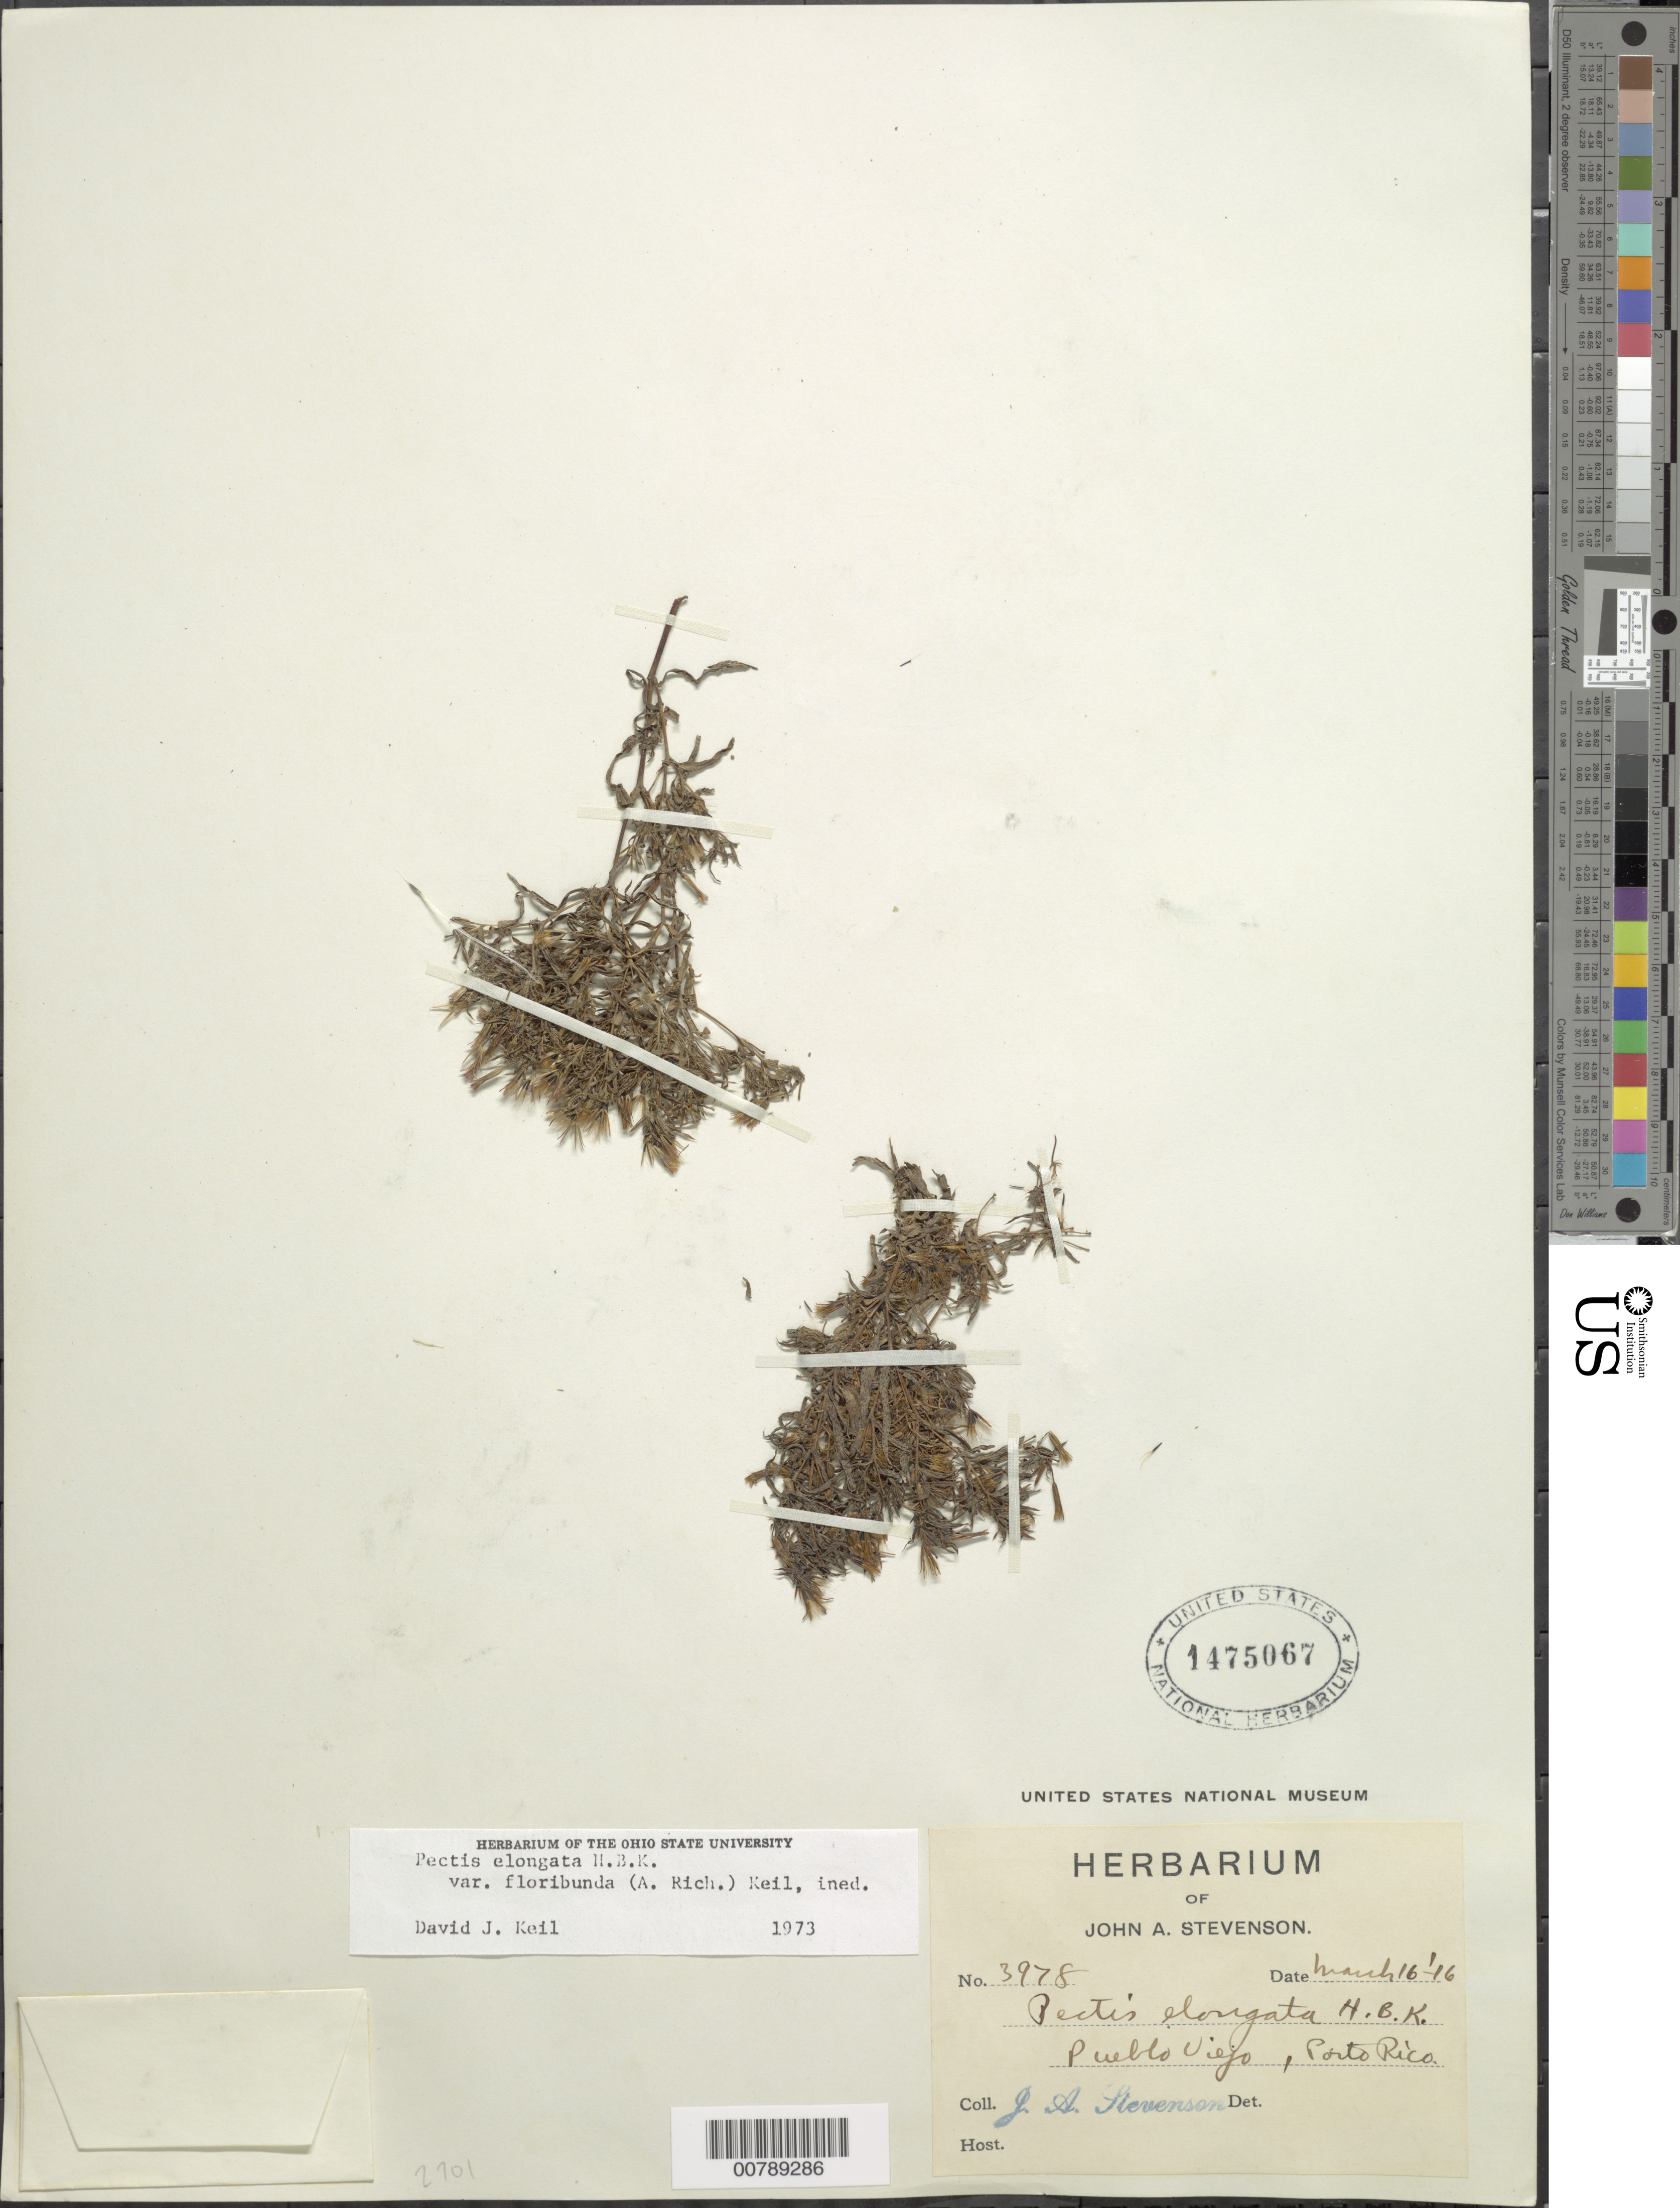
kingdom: Plantae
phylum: Tracheophyta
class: Magnoliopsida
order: Asterales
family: Asteraceae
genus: Pectis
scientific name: Pectis elongata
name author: Kunth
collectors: J. Stevenson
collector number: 3978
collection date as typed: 16 Mar 1916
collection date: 1916-03-16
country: Puerto Rico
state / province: Bayamón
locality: Pueblo Viejo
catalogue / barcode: US 1475067